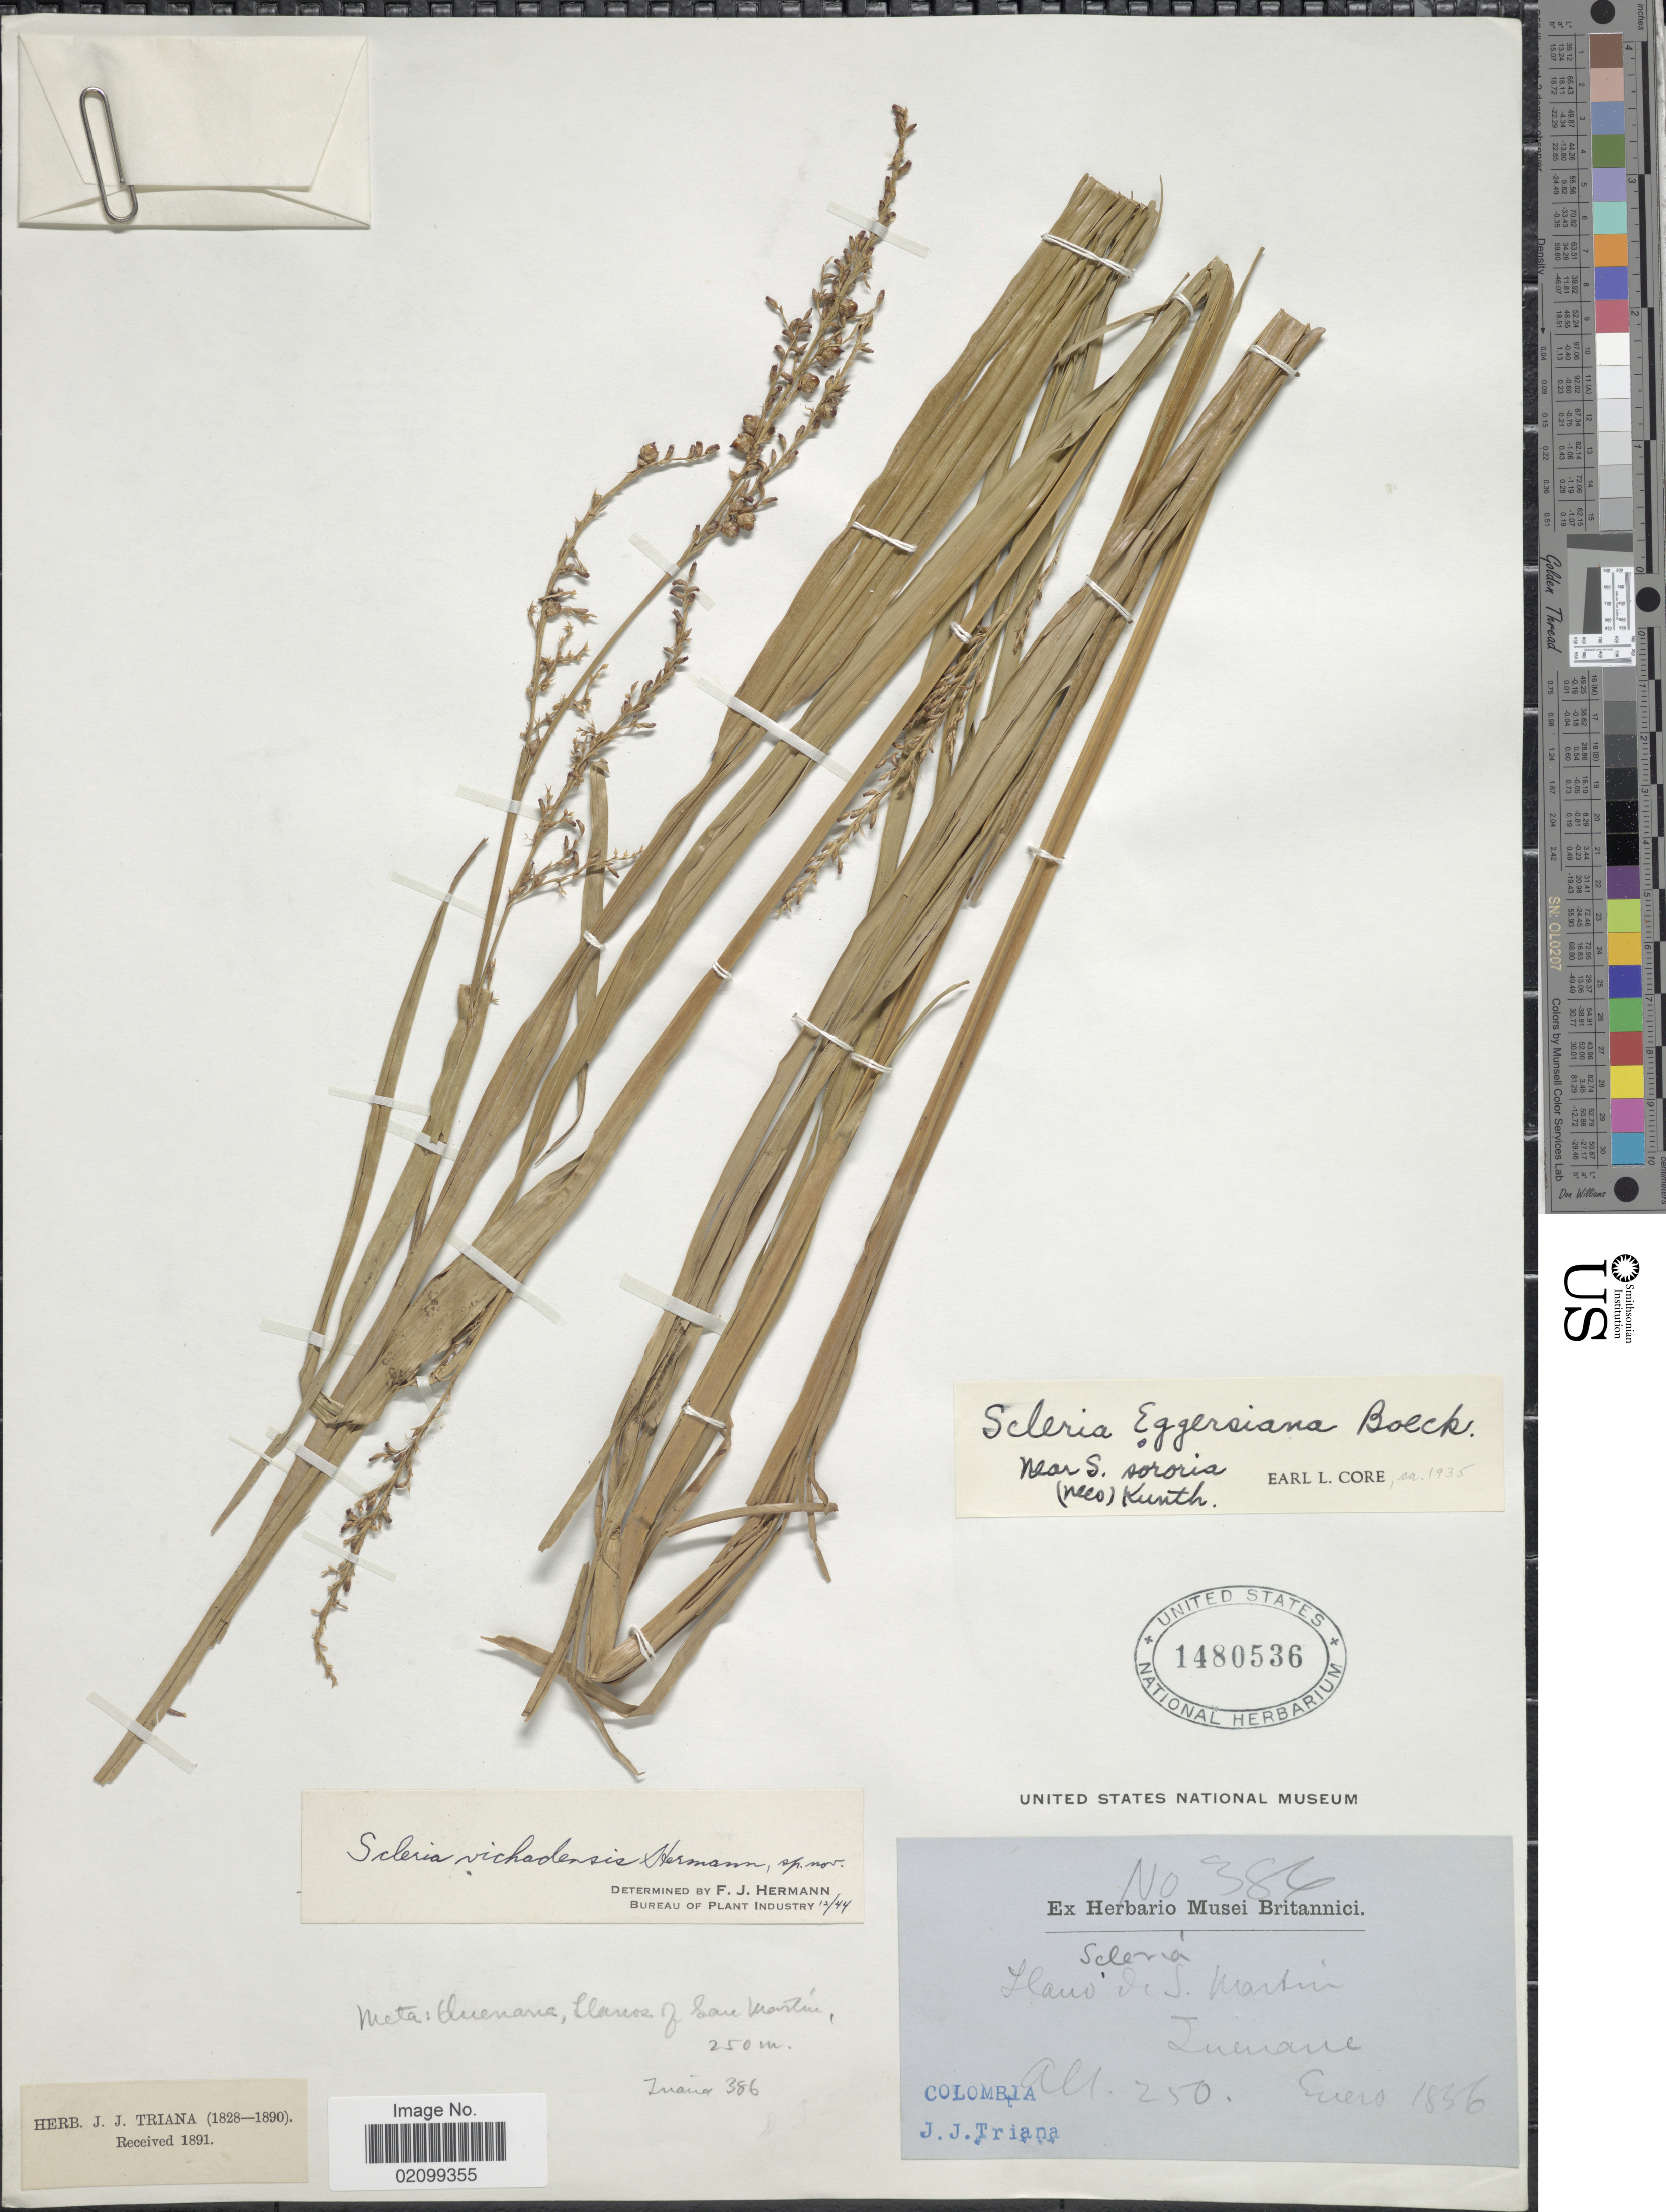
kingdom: Plantae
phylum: Tracheophyta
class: Liliopsida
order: Poales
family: Cyperaceae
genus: Scleria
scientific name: Scleria vichadensis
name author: F.J. Herm.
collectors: J. J. Triana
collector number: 384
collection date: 1856-01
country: Colombia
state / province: Meta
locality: Llano de San Martin, Quenane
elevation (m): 250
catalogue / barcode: US 1480536